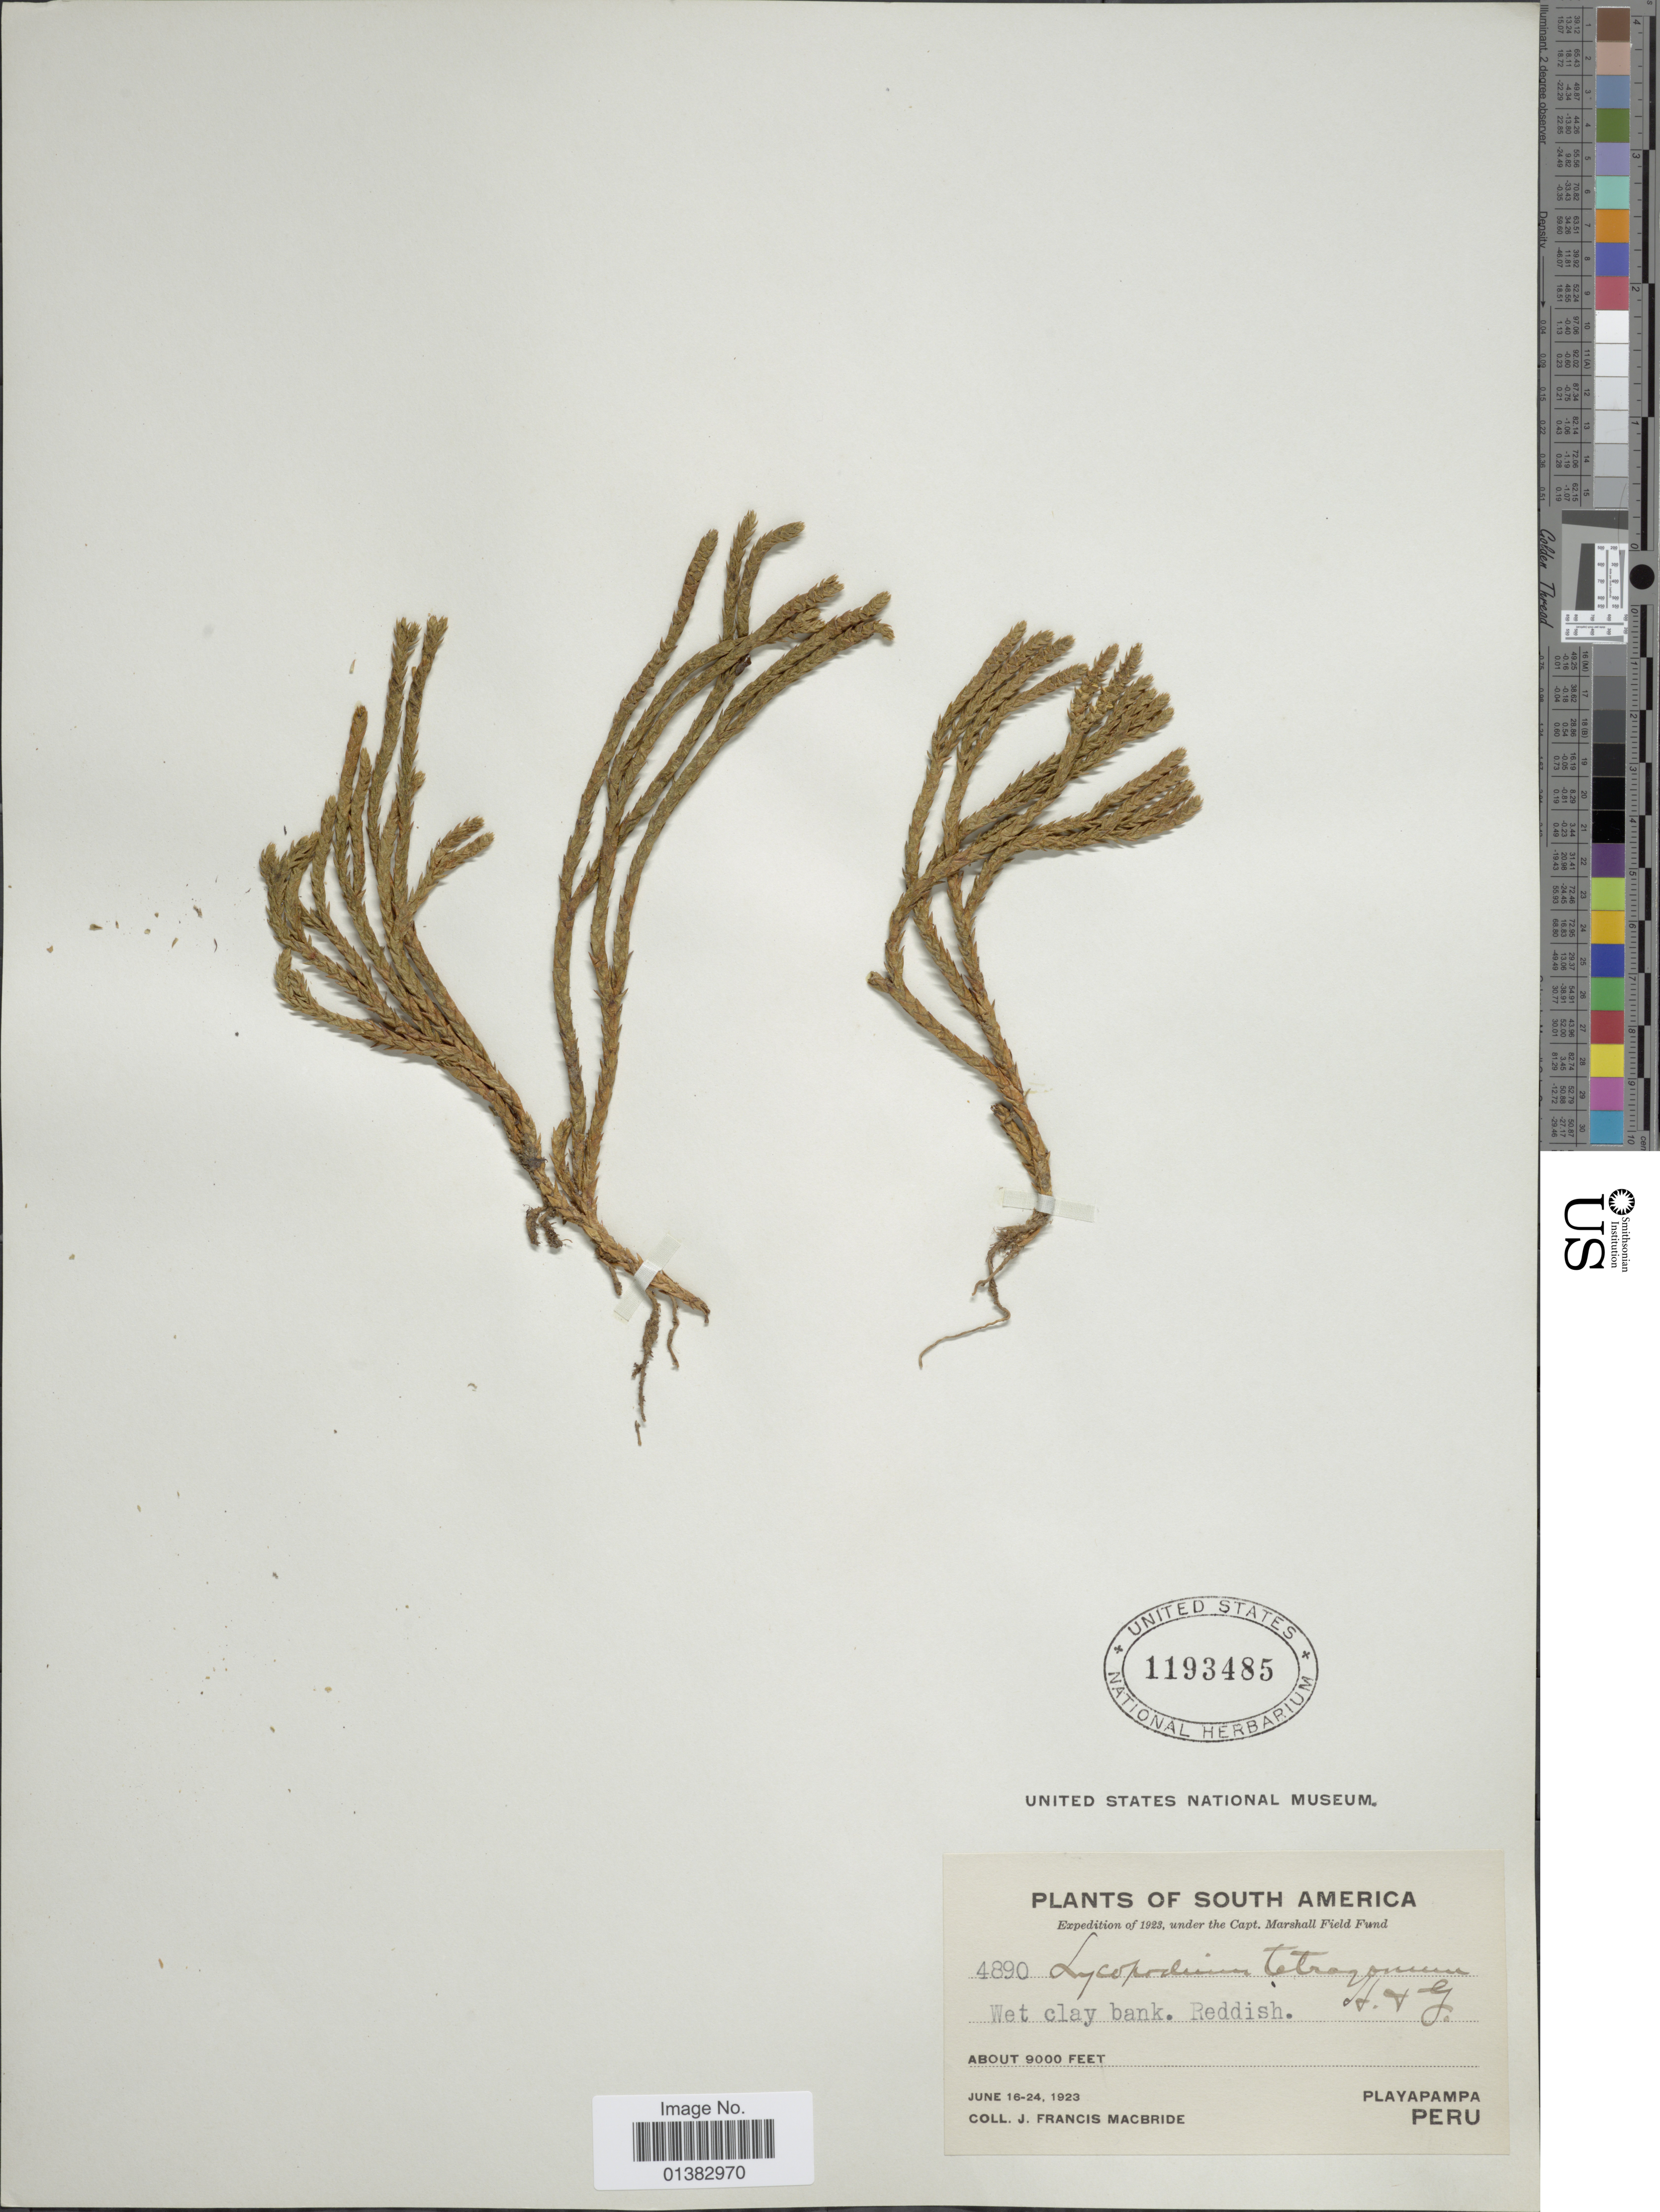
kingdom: Plantae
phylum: Tracheophyta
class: Lycopodiopsida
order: Lycopodiales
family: Lycopodiaceae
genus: Phlegmariurus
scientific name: Phlegmariurus tetragonus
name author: (Hook. & Grev.) B. Øllg.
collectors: J. F. Macbride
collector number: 4890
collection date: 1923-06-16/1923-06-24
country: Peru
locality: Playapampa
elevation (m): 2743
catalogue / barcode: US 1193485